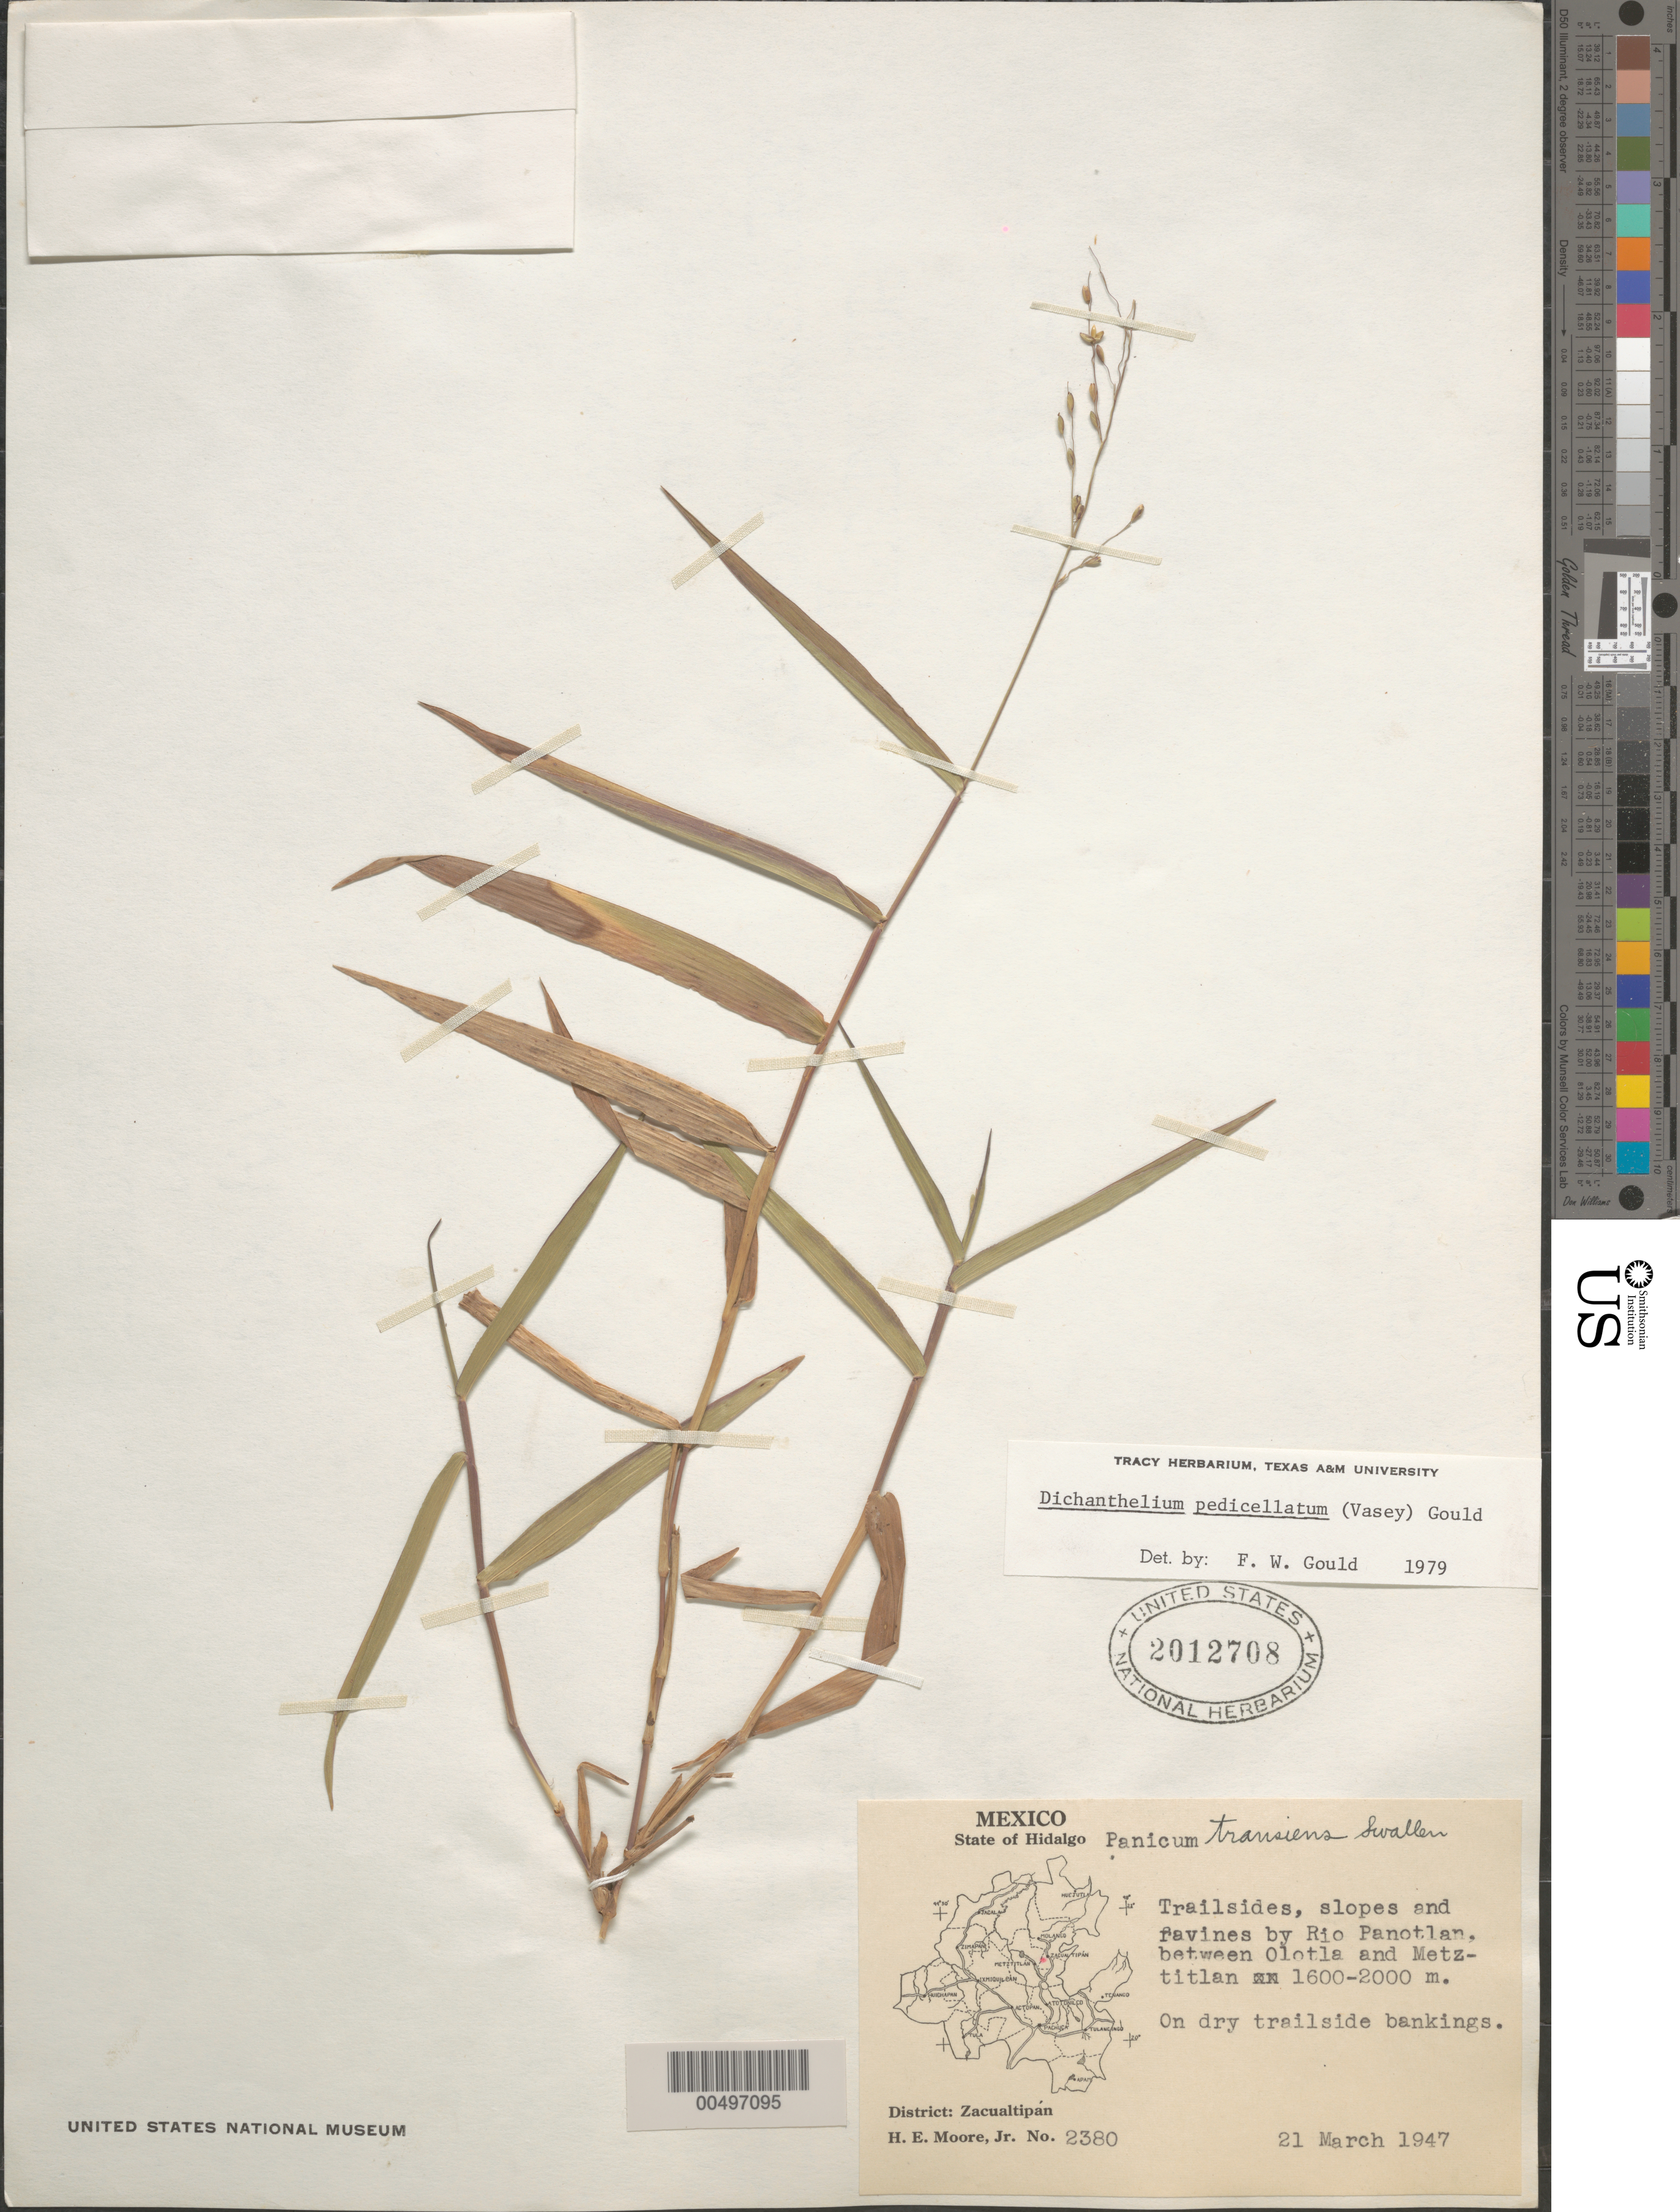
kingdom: Plantae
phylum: Tracheophyta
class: Liliopsida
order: Poales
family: Poaceae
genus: Dichanthelium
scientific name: Dichanthelium pedicellatum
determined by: Gould, F. W.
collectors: H. E. Moore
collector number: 2380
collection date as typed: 21 Mar 1947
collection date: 1947-03-21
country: Mexico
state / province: Hidalgo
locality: By Rio Panotlan, between Olotla & Metztitlan, Dist: Zaualtipán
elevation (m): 1600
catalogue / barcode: US 2012708